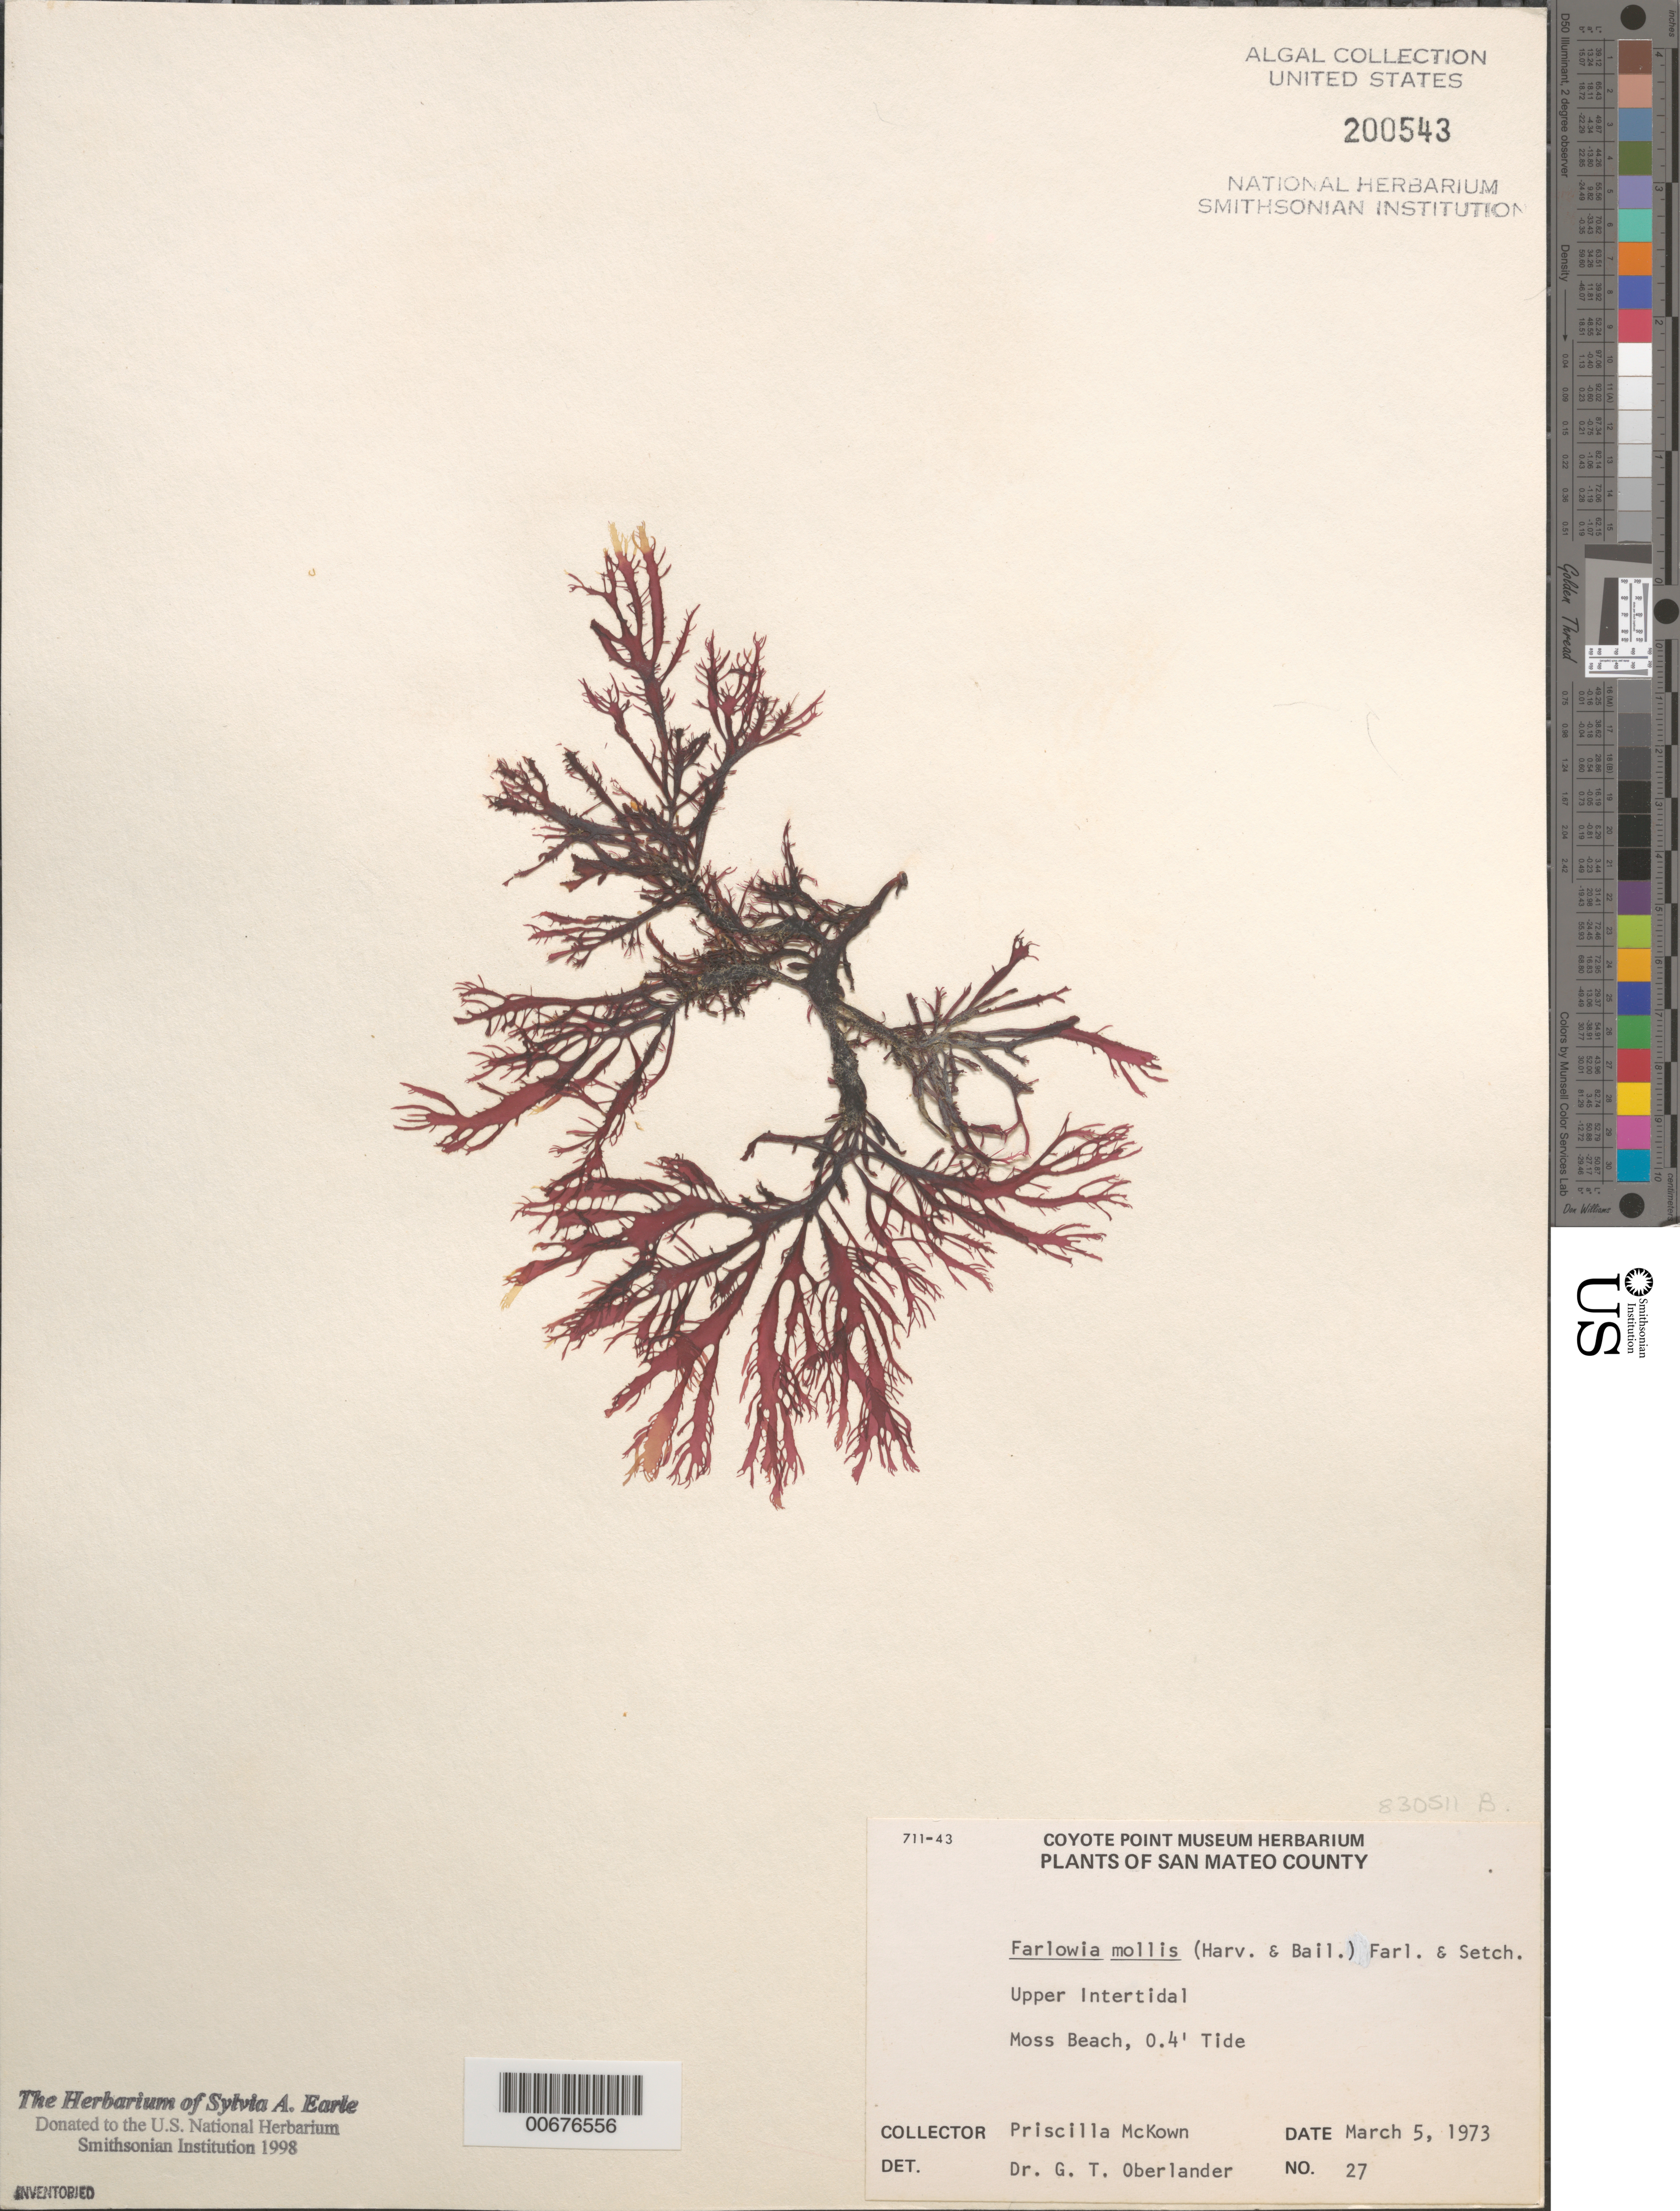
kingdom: Plantae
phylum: Rhodophyta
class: Florideophyceae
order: Gigartinales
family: Dumontiaceae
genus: Farlowia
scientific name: Farlowia mollis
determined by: Oberlander, G. T.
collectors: P. McKown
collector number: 27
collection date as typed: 05 Mar 1973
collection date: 1973-03-05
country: United States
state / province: California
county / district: San Mateo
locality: Moss Beach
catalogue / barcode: US 200543